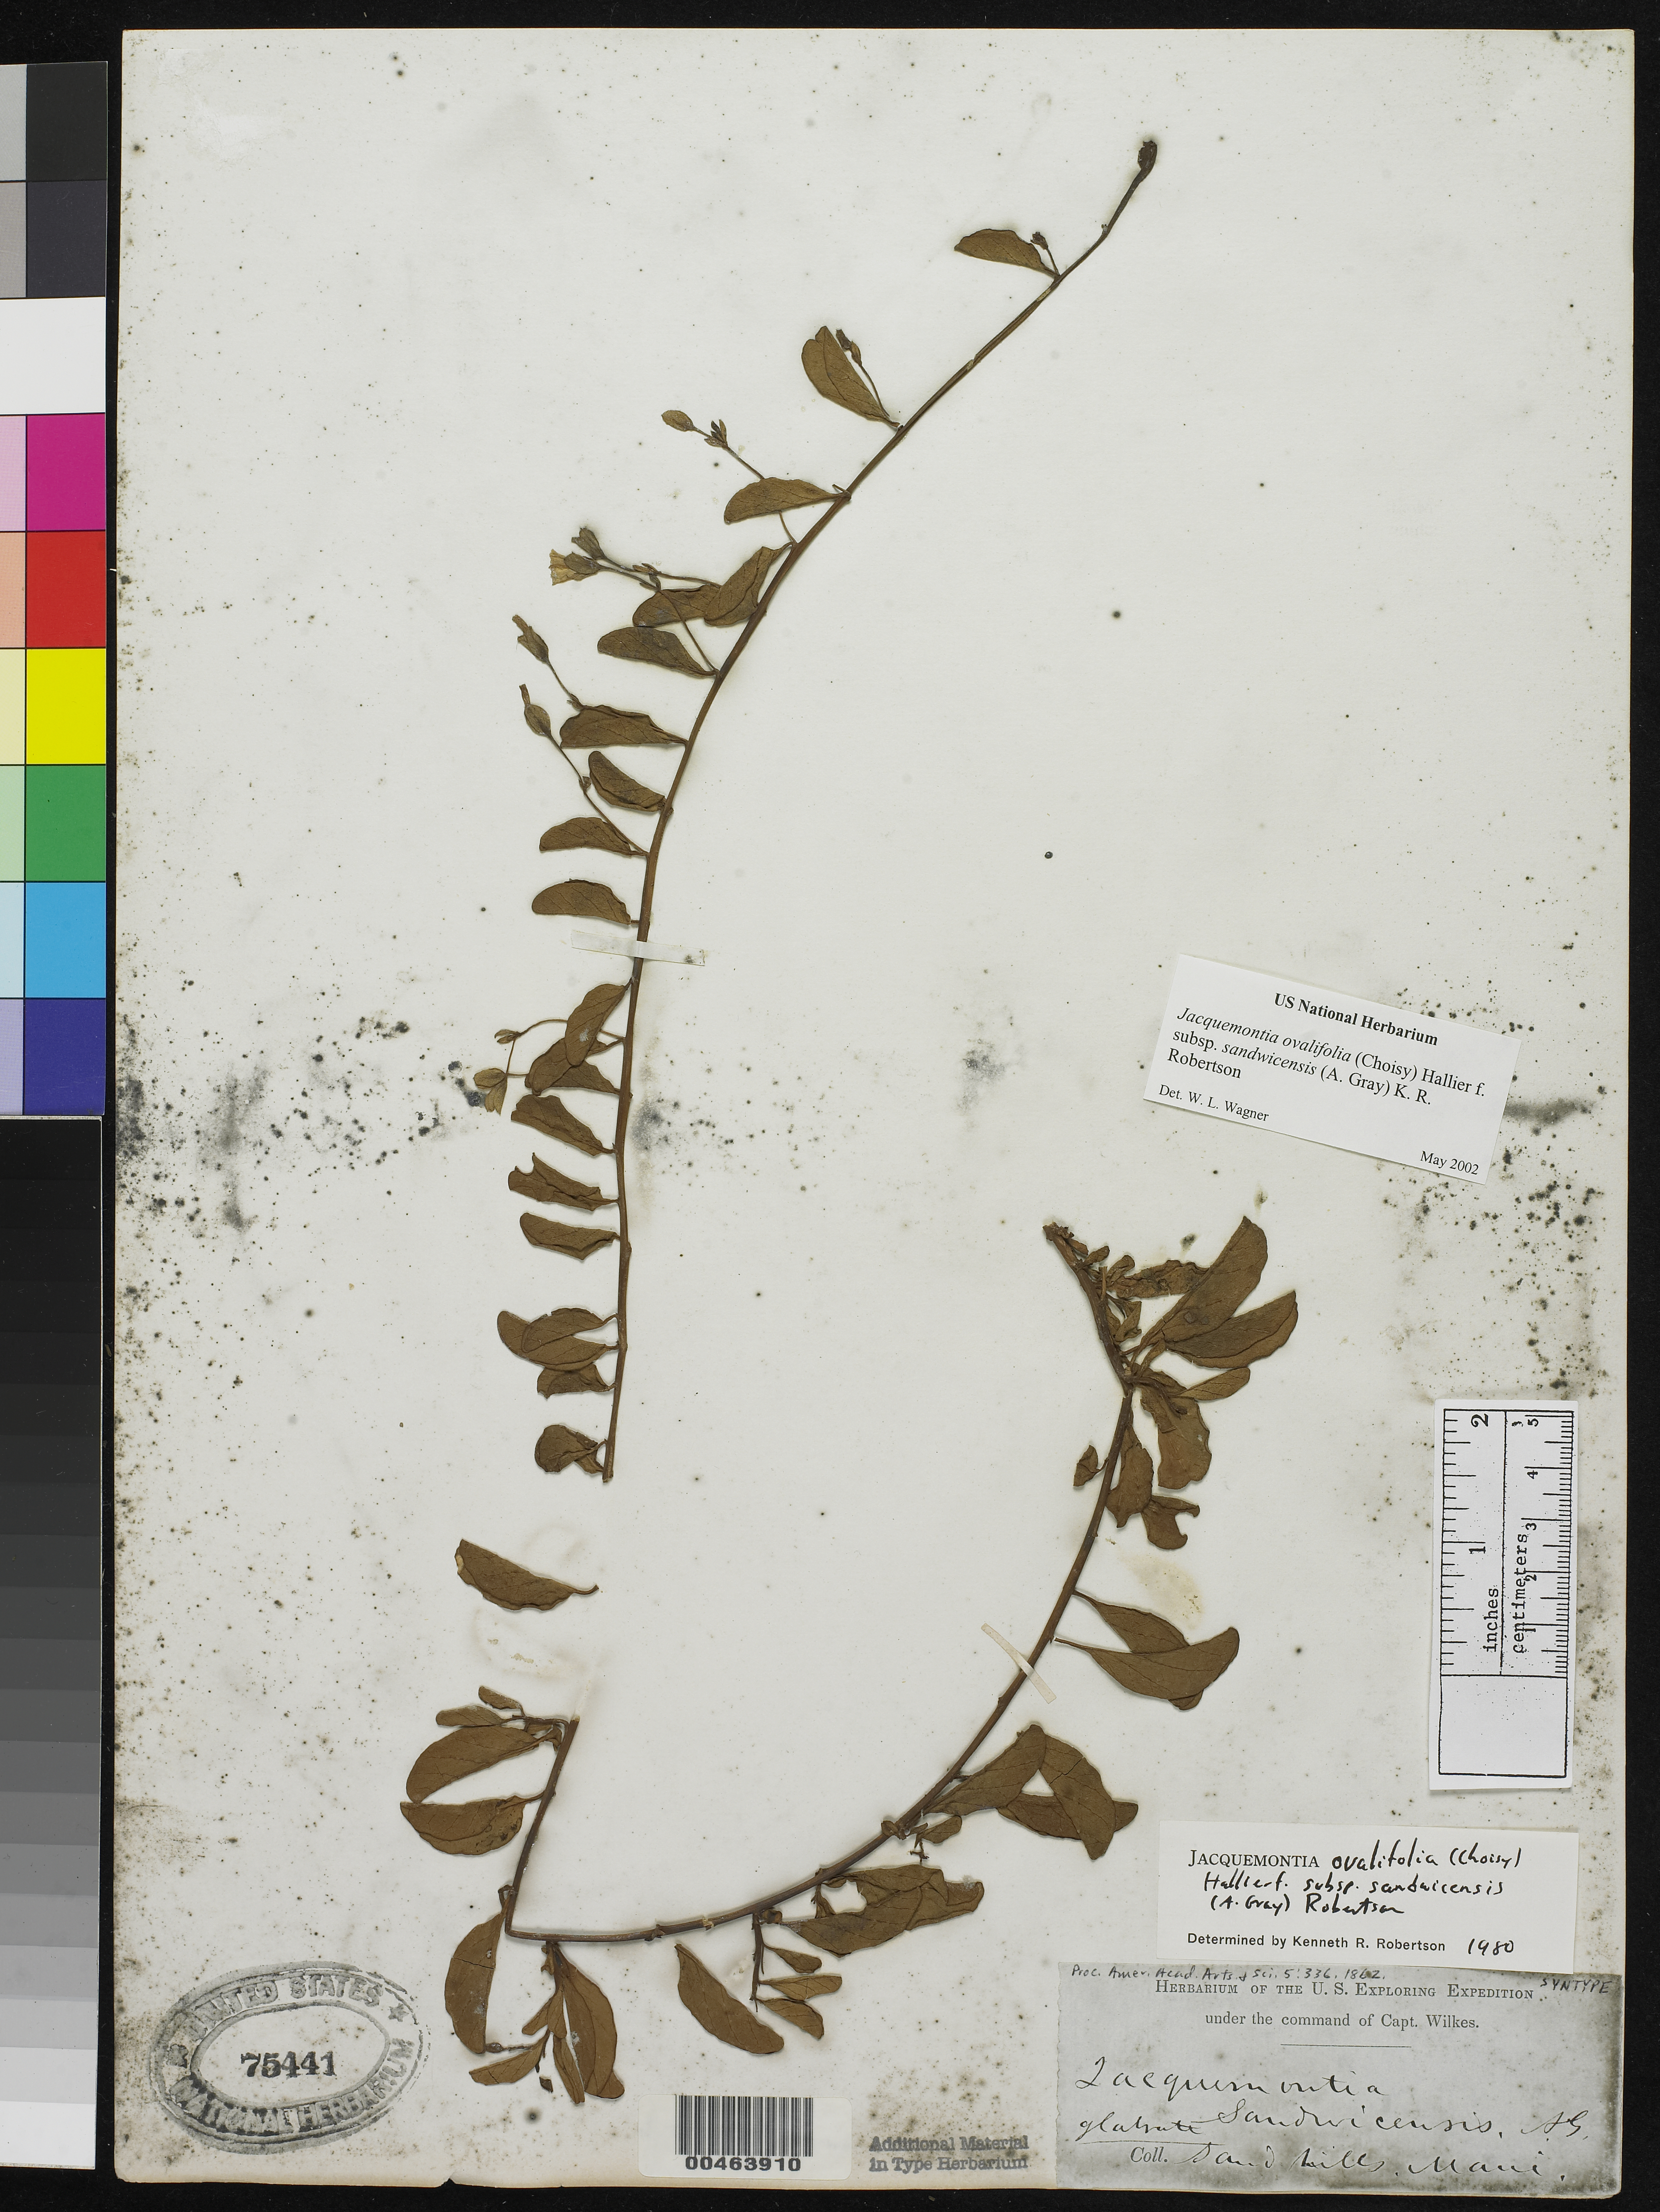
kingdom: Plantae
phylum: Tracheophyta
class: Magnoliopsida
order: Solanales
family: Convolvulaceae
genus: Jacquemontia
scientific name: Jacquemontia sandwicensis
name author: A. Gray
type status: Syntype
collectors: Wilkes Explor. Exped.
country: United States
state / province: Hawaii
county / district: Maui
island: Maui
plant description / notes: Lectotype is USNH 75440 as designated by K.R. Roberton, Ann. Missouri Bot. Gard. 61: 510 (1974).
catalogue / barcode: US 75441